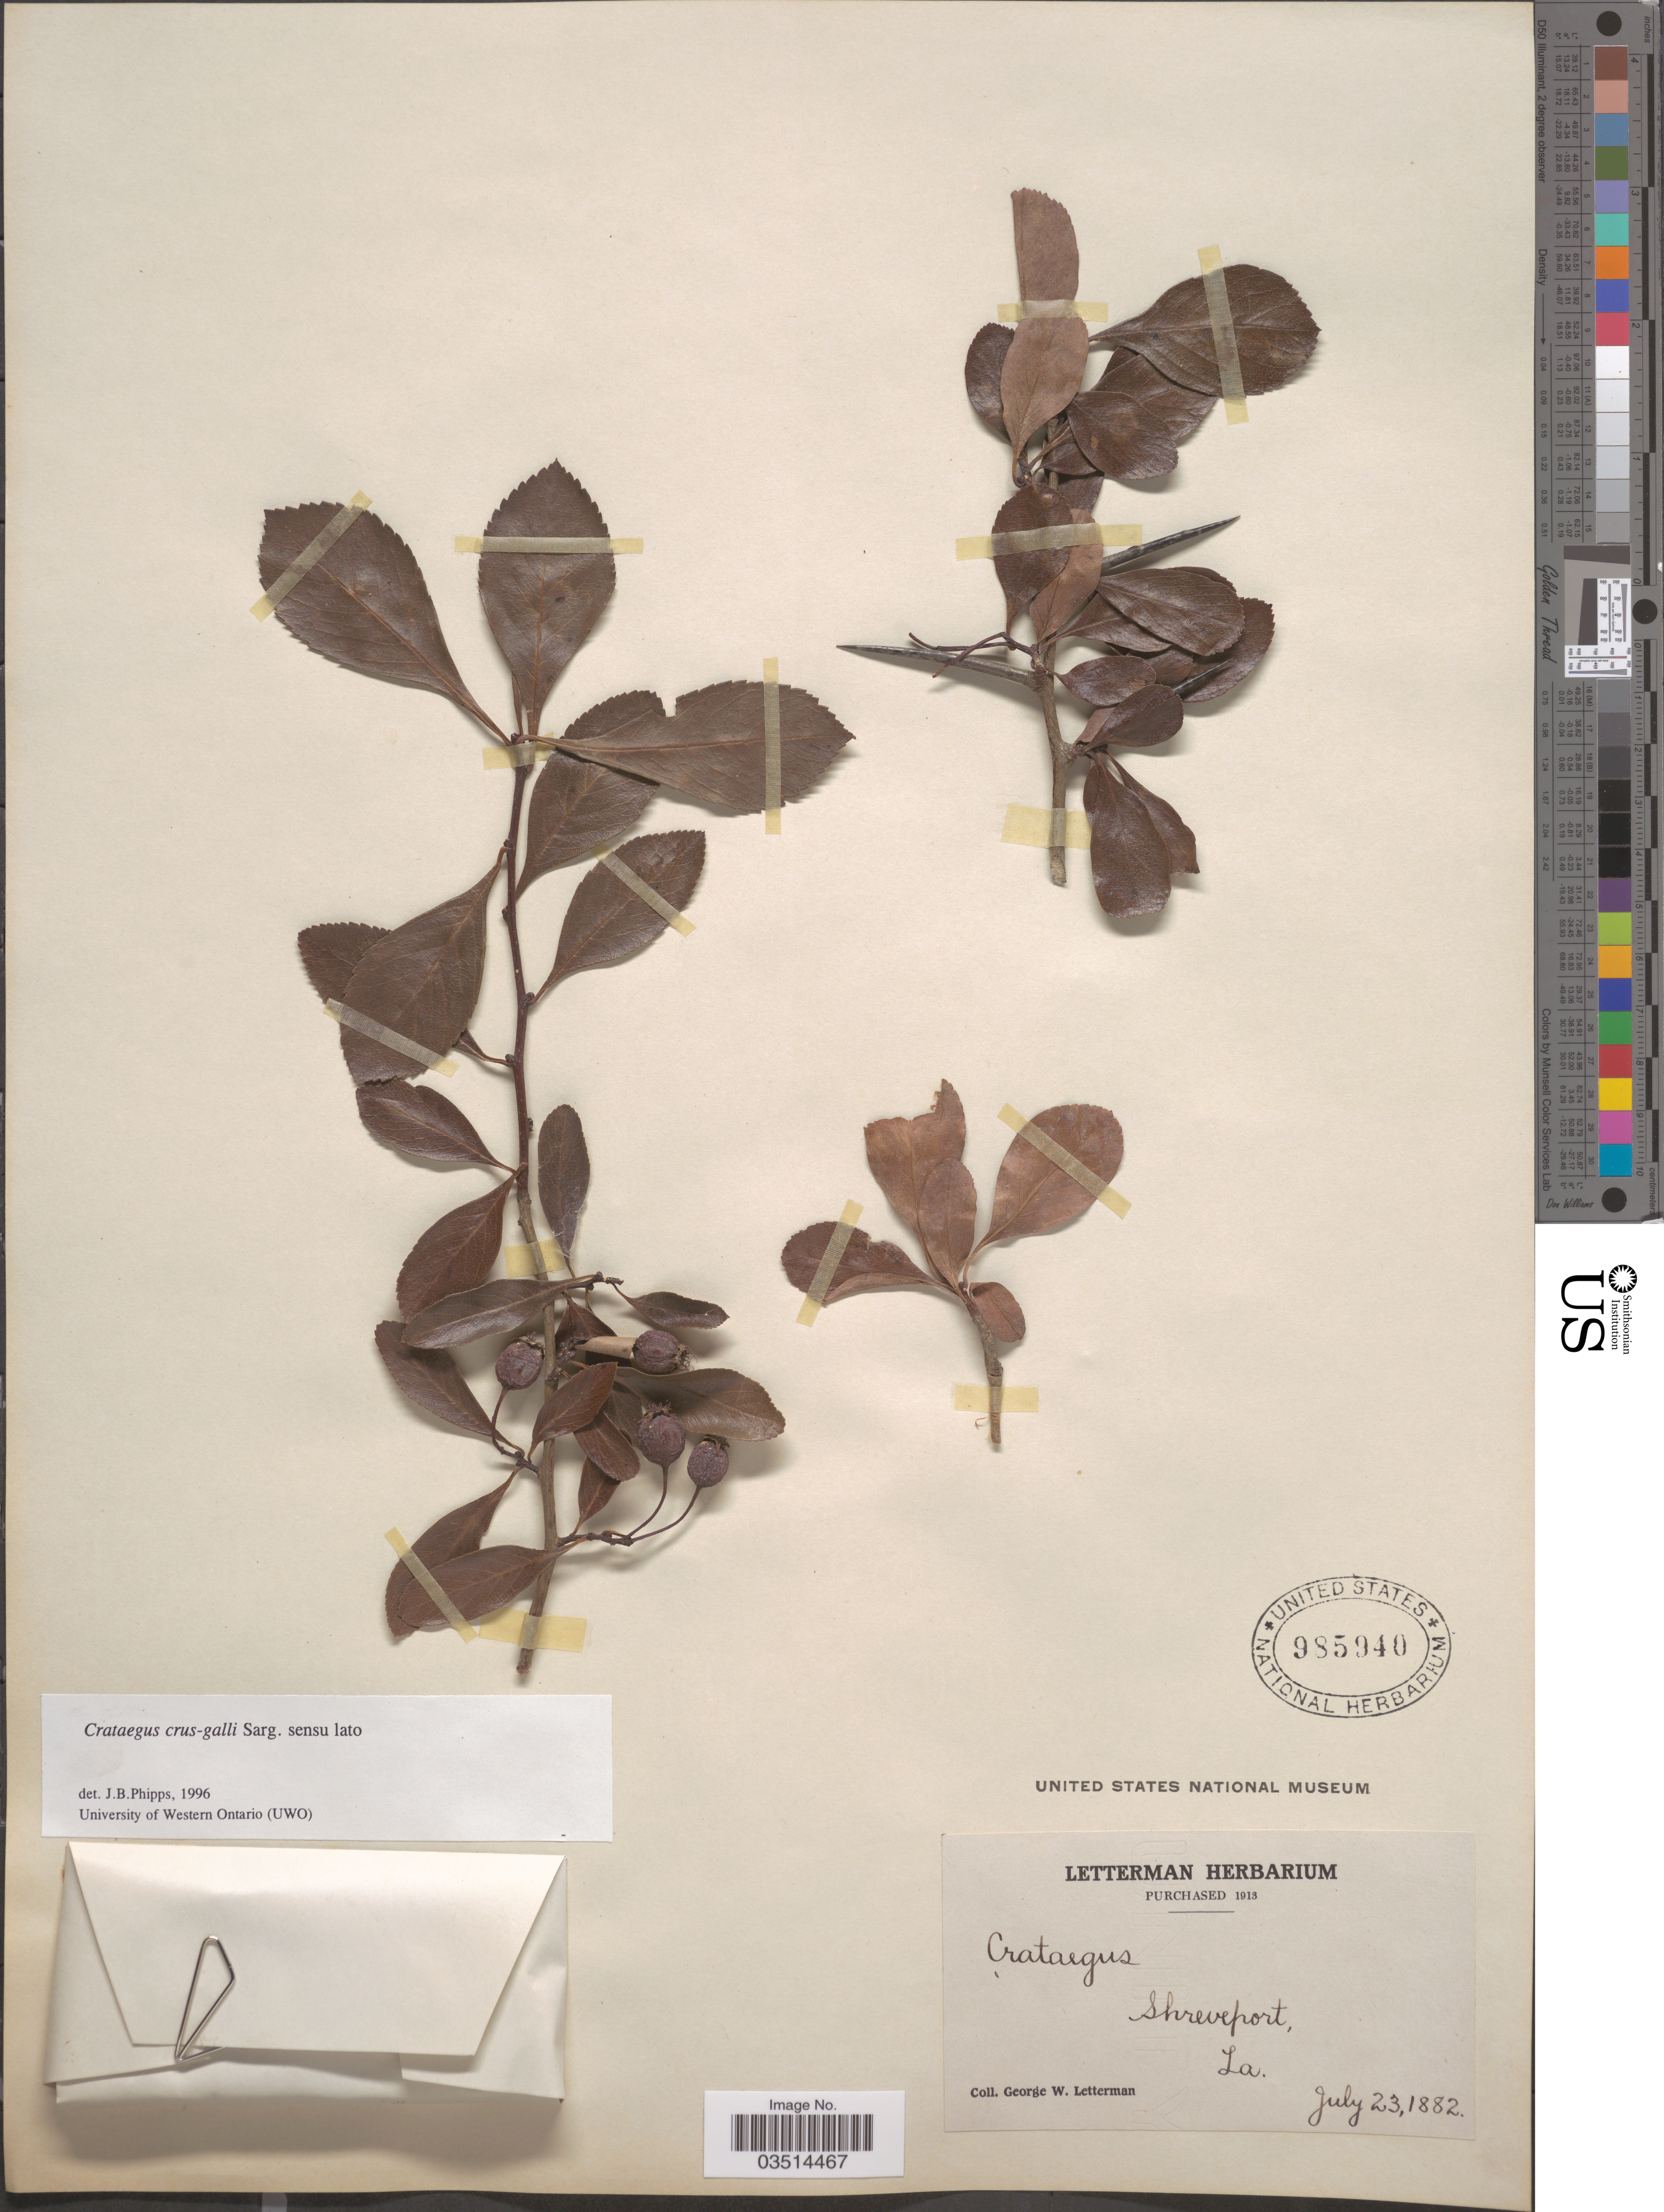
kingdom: Plantae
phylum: Tracheophyta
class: Magnoliopsida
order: Rosales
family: Rosaceae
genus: Crataegus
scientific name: Crataegus crus-galli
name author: L.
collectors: G. W. Letterman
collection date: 1882-07-23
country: United States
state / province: Louisiana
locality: Shreveport.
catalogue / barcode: US 985940